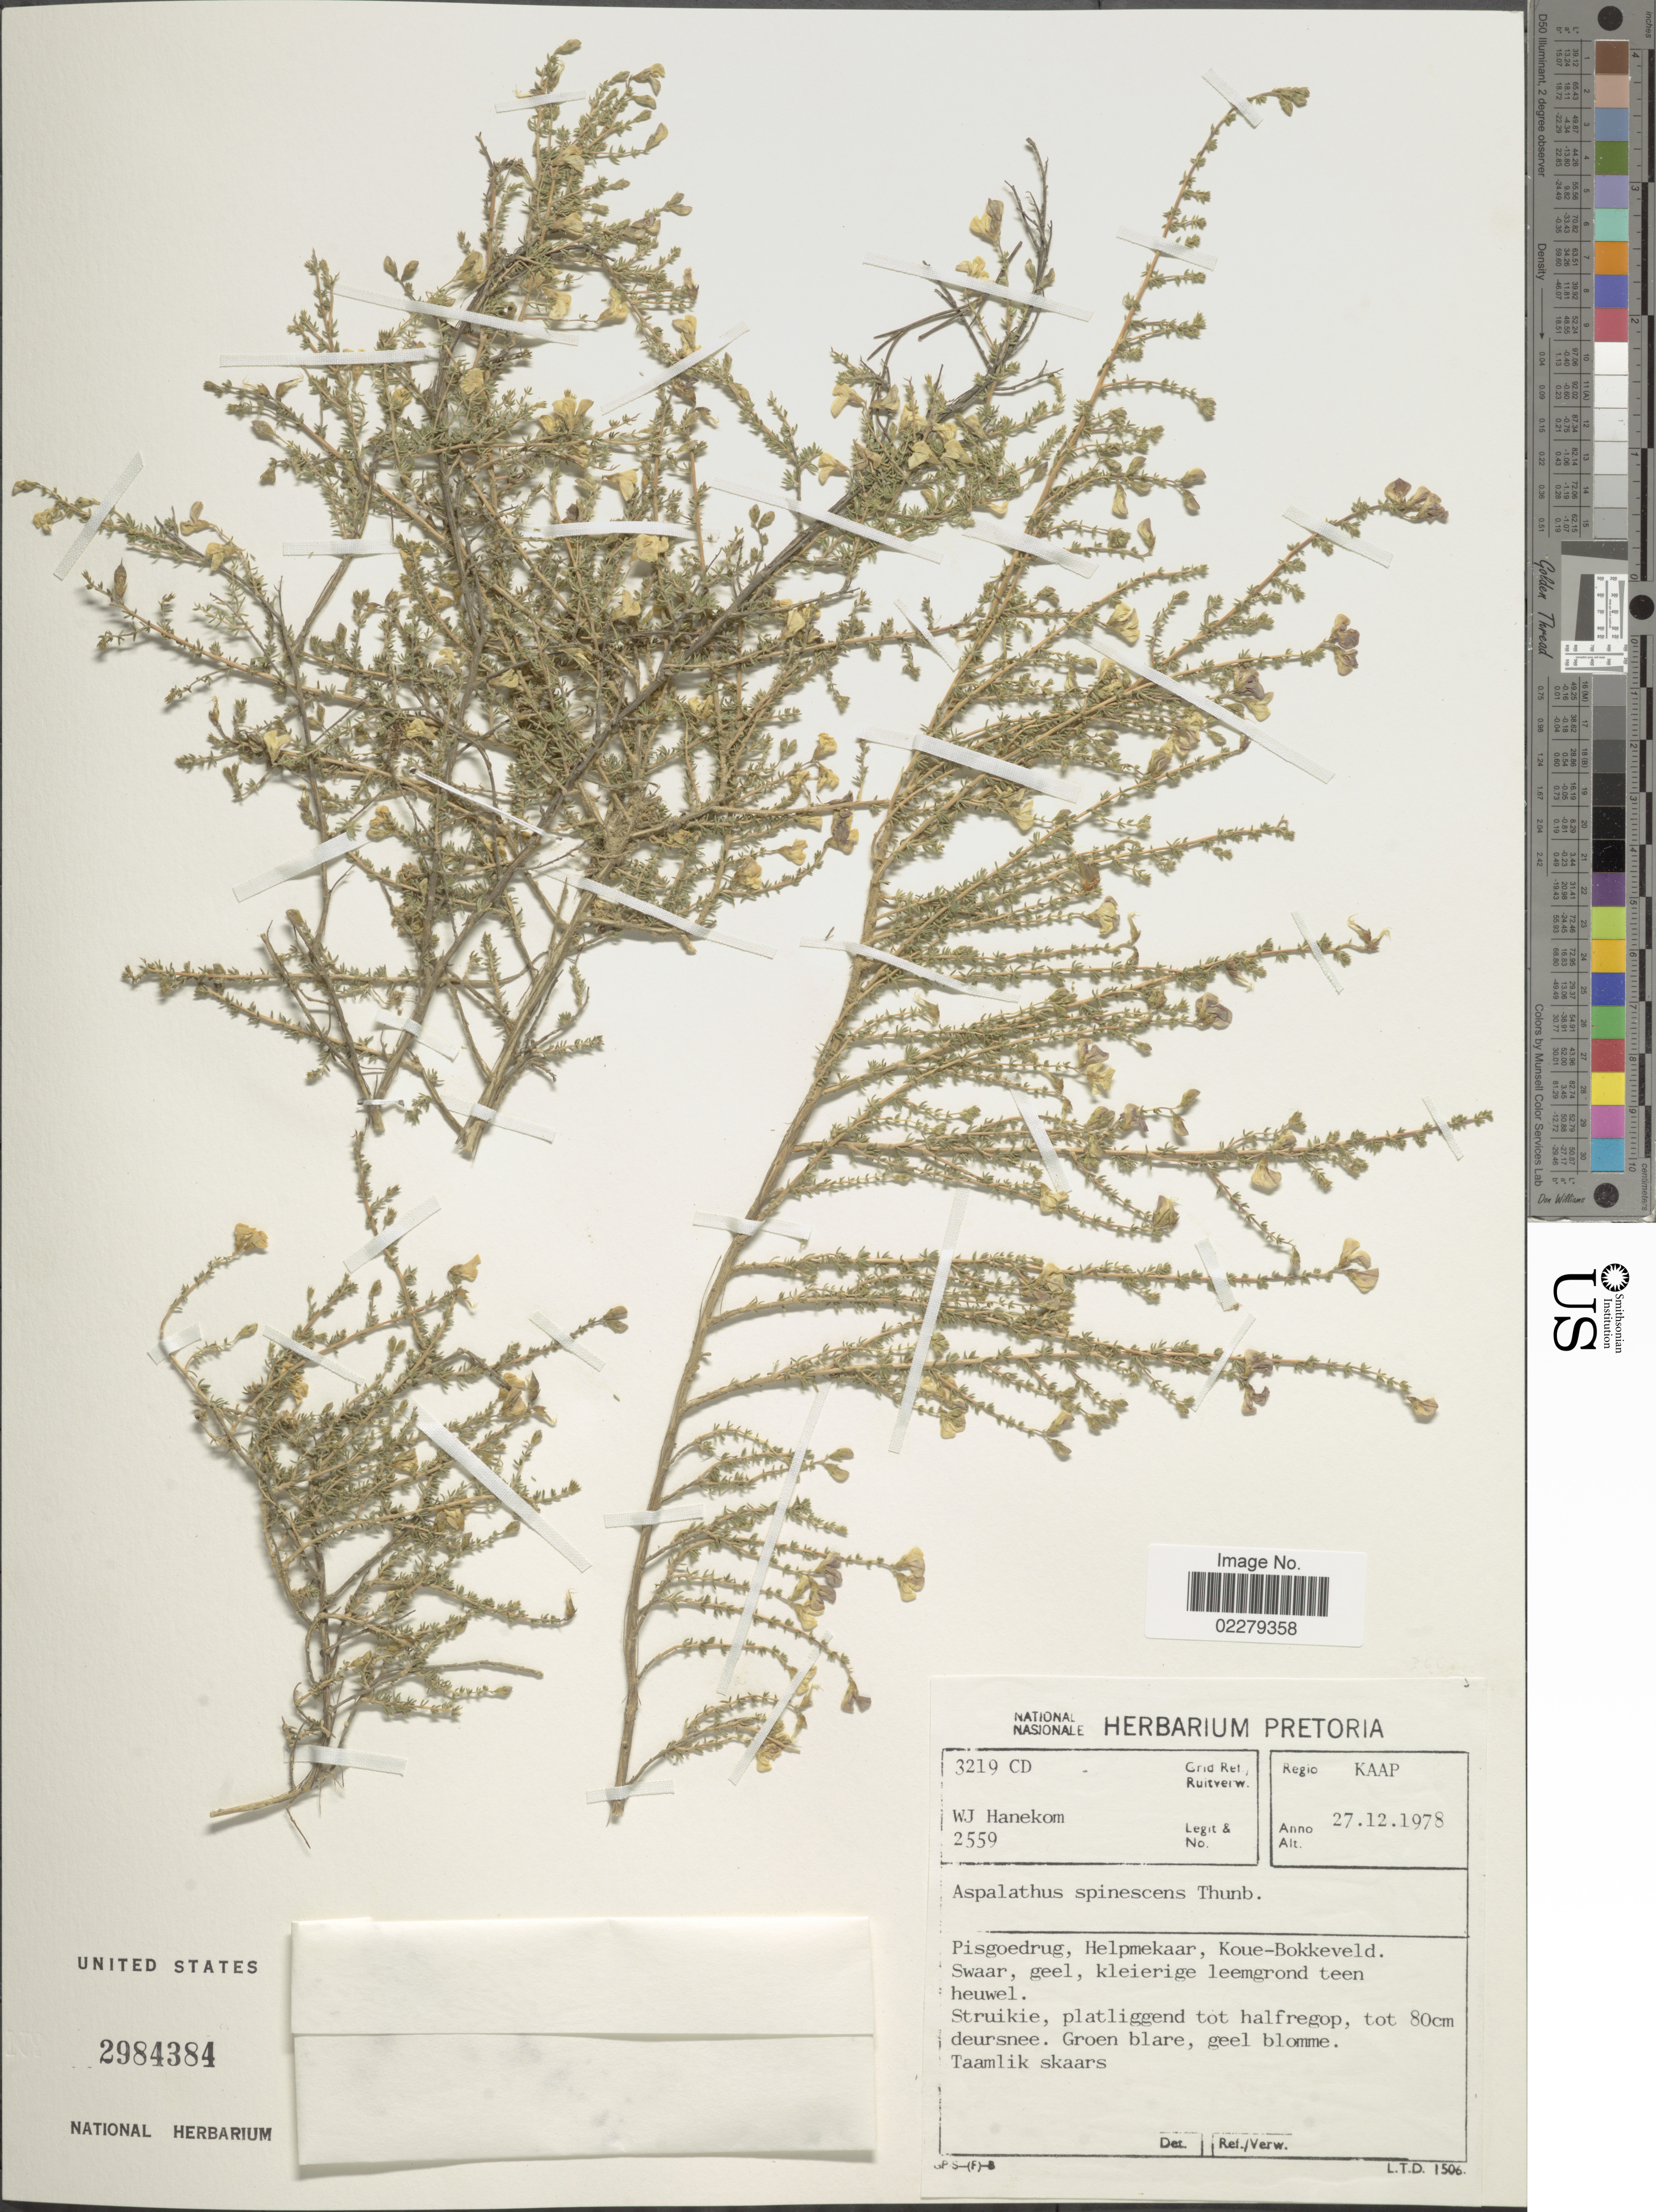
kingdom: Plantae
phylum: Tracheophyta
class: Magnoliopsida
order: Fabales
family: Fabaceae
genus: Aspalathus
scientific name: Aspalathus spinescens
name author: Thunb.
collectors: W. Hanekom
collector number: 2559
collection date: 1978-12-27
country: South Africa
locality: Regio Kaap. pis goedrug, Helpmekaar, Koue- Bokkeveld.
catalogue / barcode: US 2984384